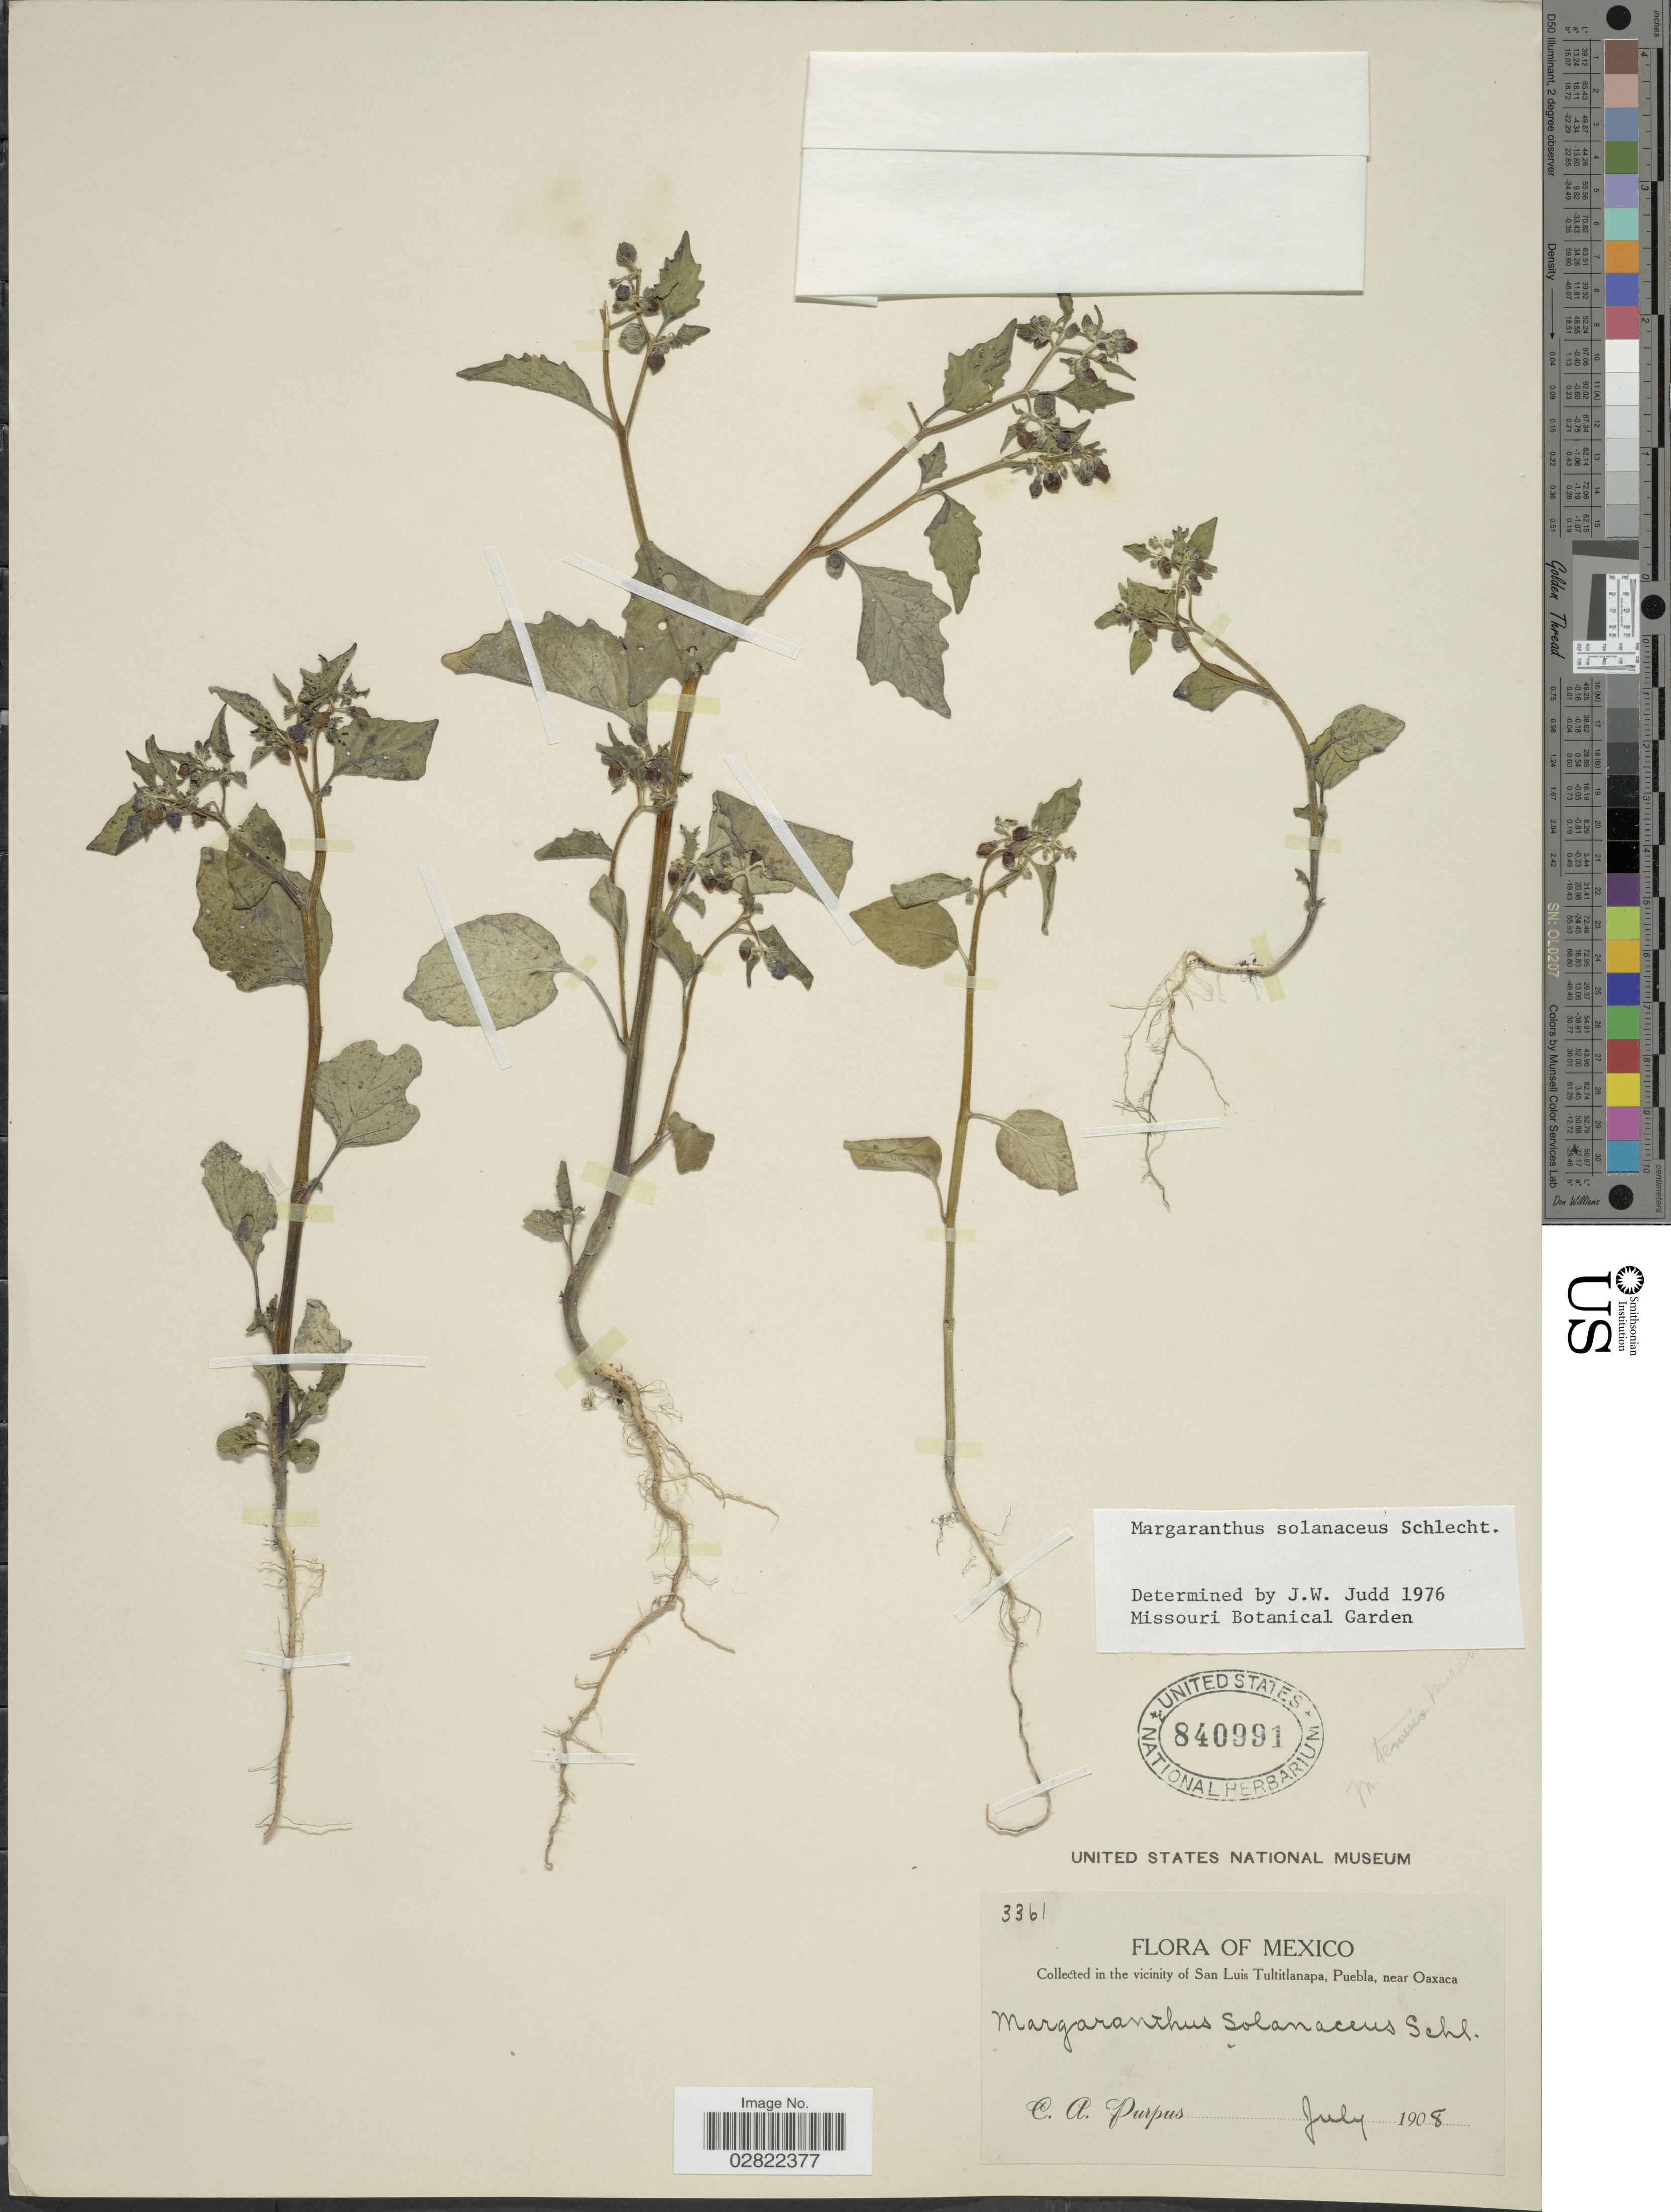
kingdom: Plantae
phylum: Tracheophyta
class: Magnoliopsida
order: Solanales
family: Solanaceae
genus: Margaranthus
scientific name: Margaranthus solanaceus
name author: Schltdl.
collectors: C. A. Purpus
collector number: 3361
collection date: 1908-07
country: Mexico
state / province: Puebla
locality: In the vicinity of San Luis Tultitlanapa, Puebla, near Oaxaca.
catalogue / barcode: US 840991